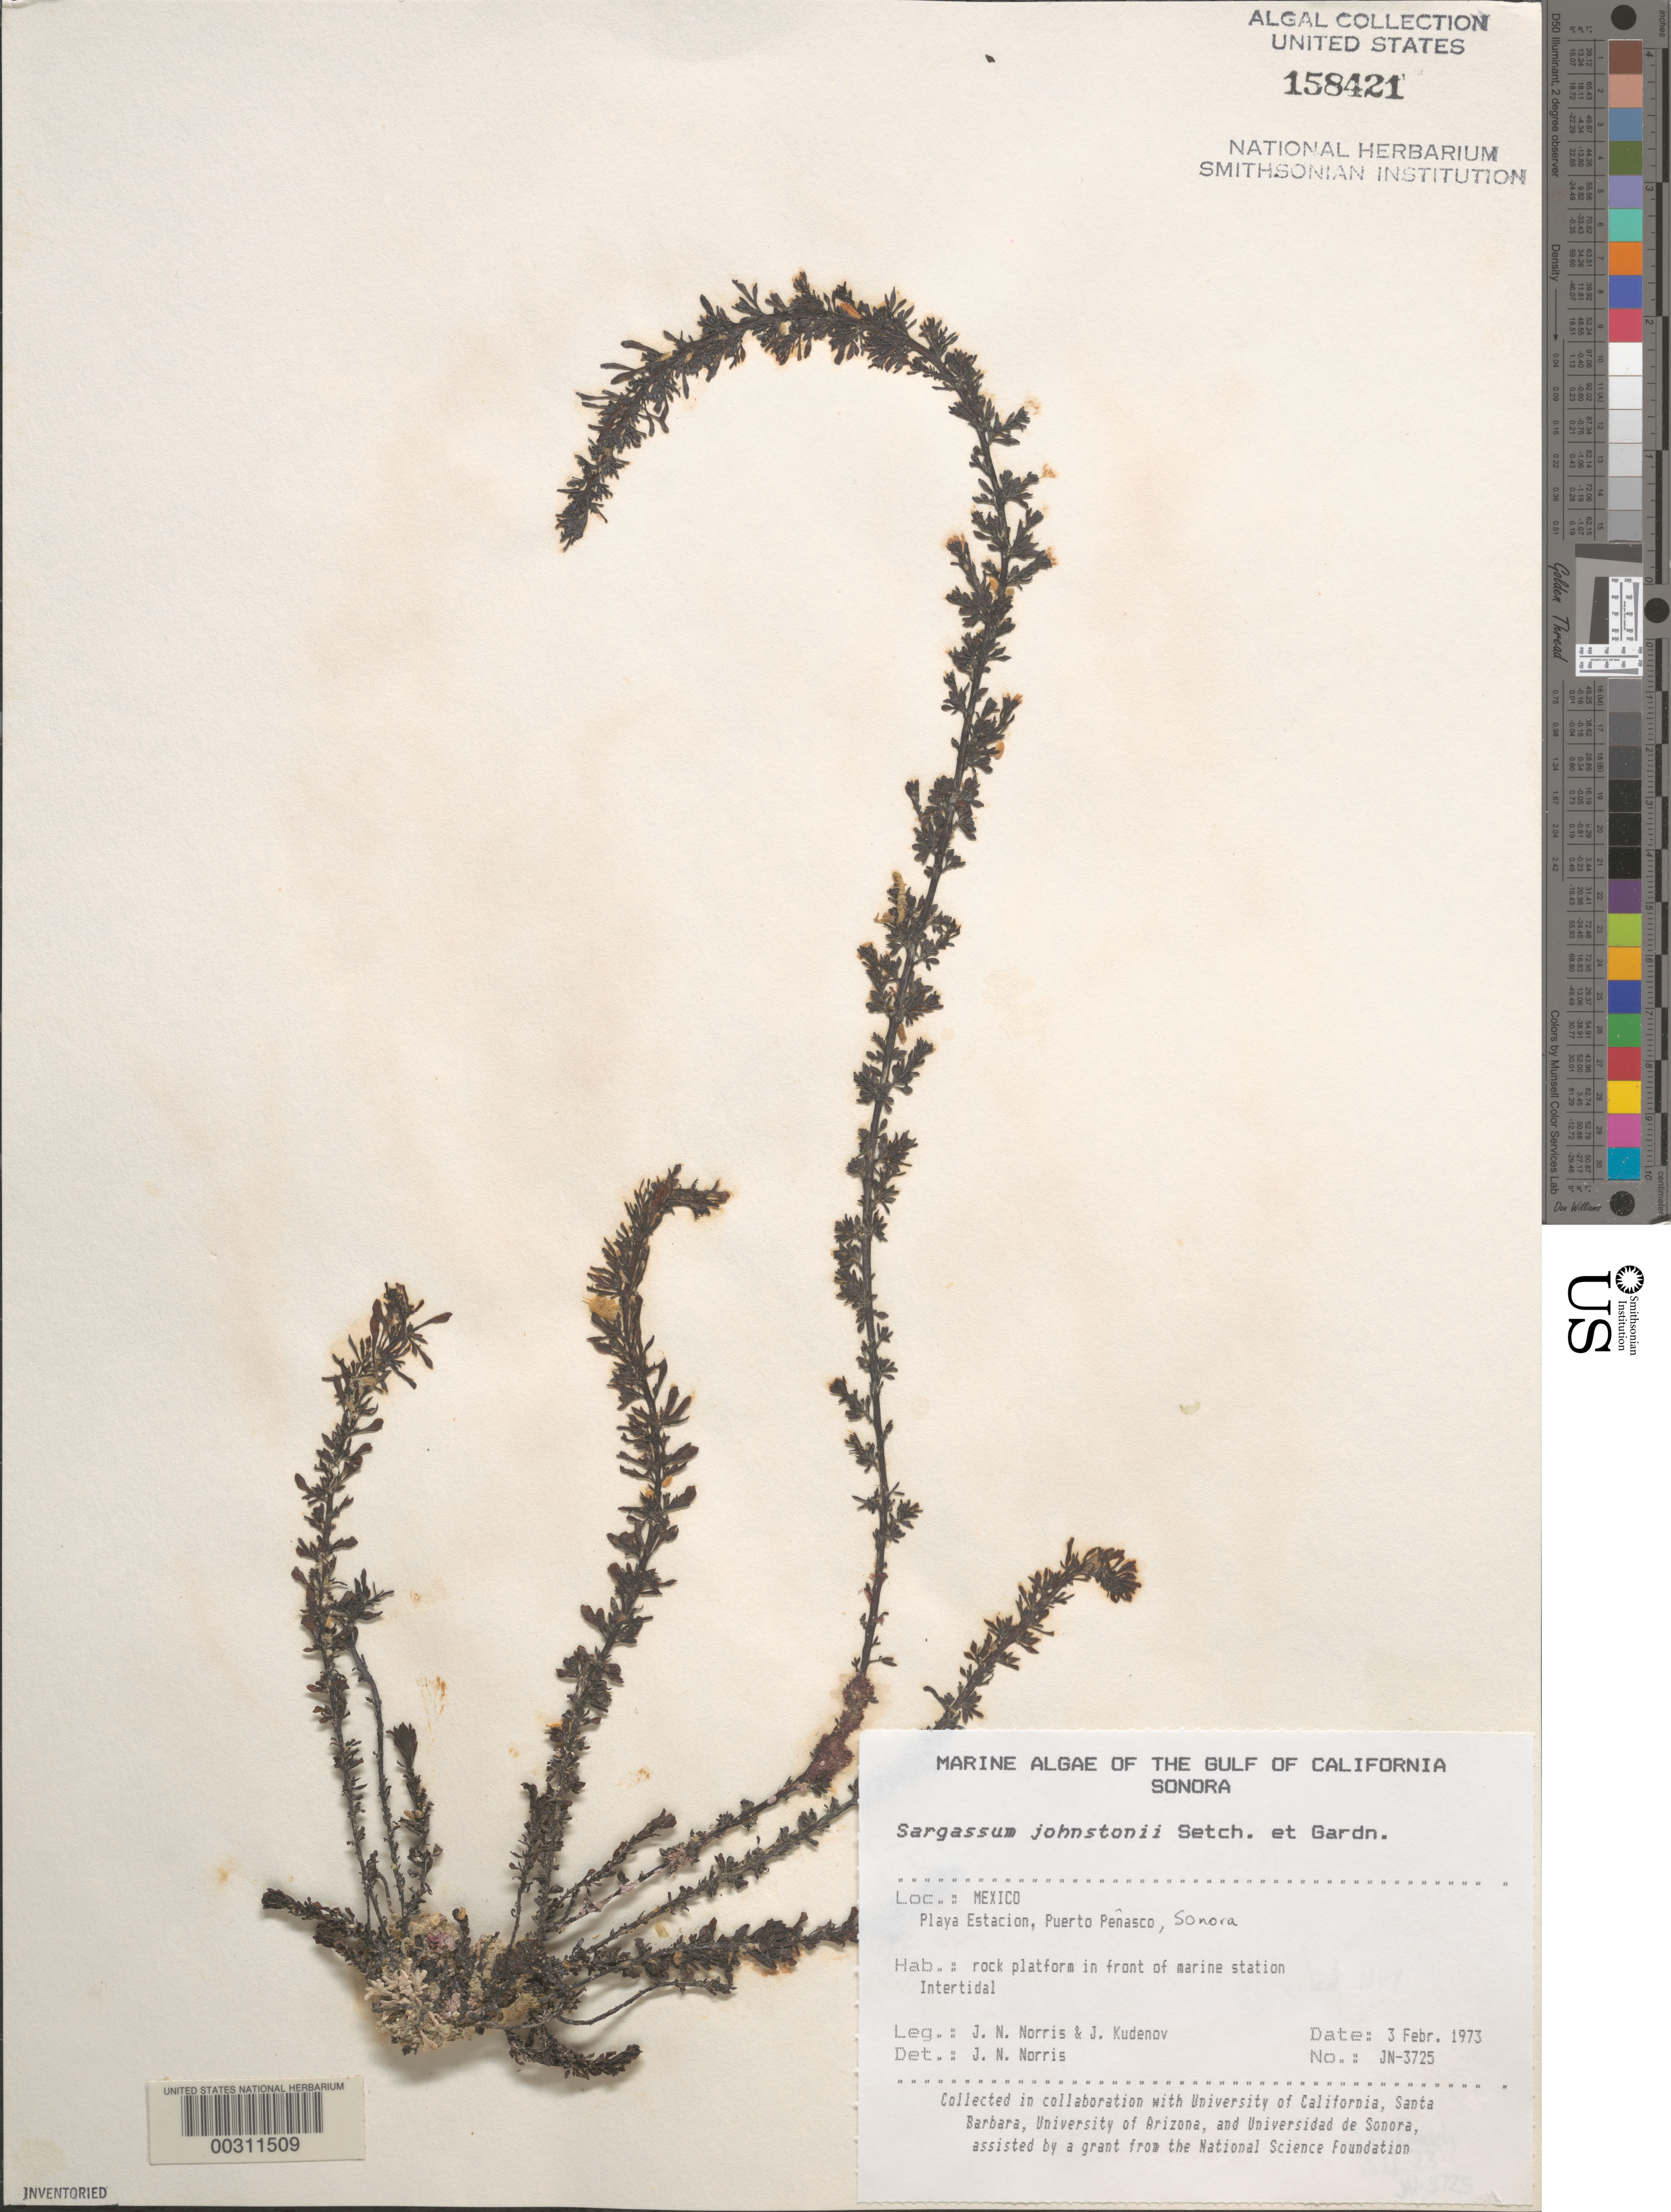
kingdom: Chromista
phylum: Ochrophyta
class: Phaeophyceae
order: Fucales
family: Sargassaceae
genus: Sargassum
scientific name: Sargassum johnstonii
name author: Setchell & N.L. Gardner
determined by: Norris, James N.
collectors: J. N. Norris & J. Kudenov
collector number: JN-3725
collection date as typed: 03 Feb 1973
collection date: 1973-02-03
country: Mexico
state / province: Sonora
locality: Playa Estacion, Puerto Penasco, marine station shore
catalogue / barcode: US 158421